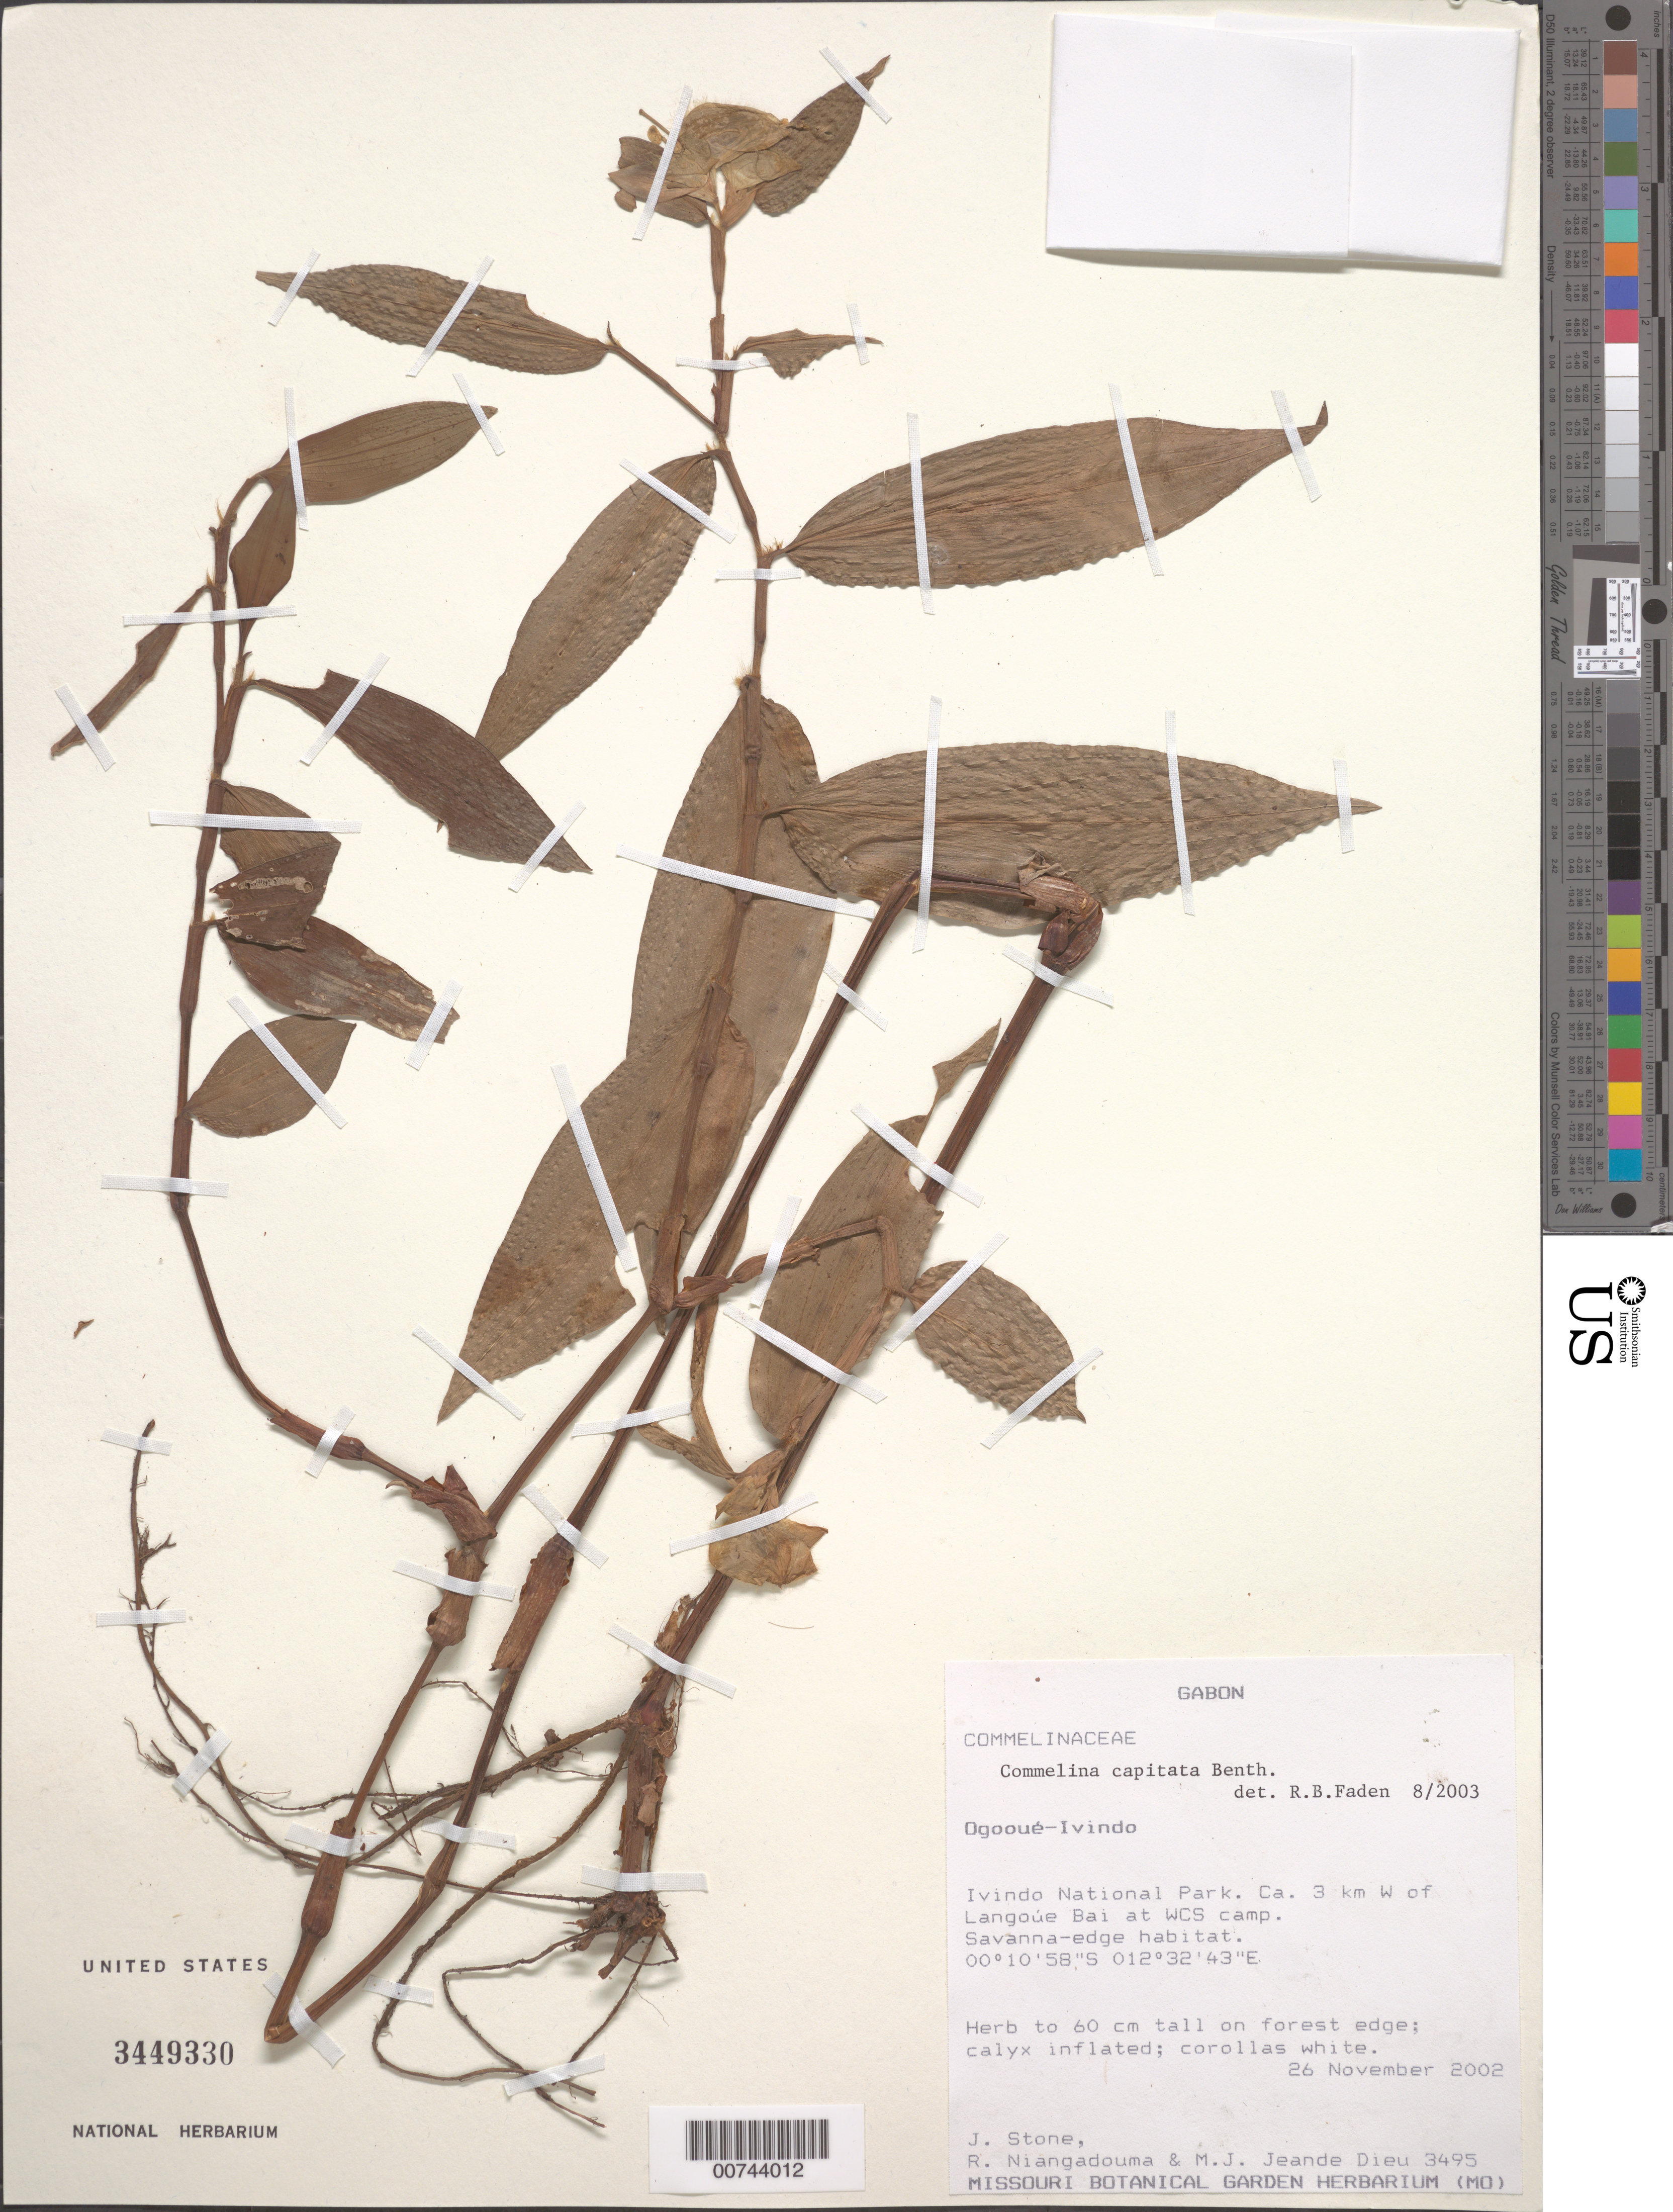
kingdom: Plantae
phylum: Tracheophyta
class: Liliopsida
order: Commelinales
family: Commelinaceae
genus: Commelina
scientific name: Commelina capitata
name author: Benth.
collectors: J. Stone, R. Niangadouma & M. Jeande Dieu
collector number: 3495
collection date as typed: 26 Nov 2002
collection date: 2002-11-26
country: Gabon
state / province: Ogooue-Ivindo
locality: Ivindo National Park, W of Langoue Bai at WCS camp.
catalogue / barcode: US 3449330